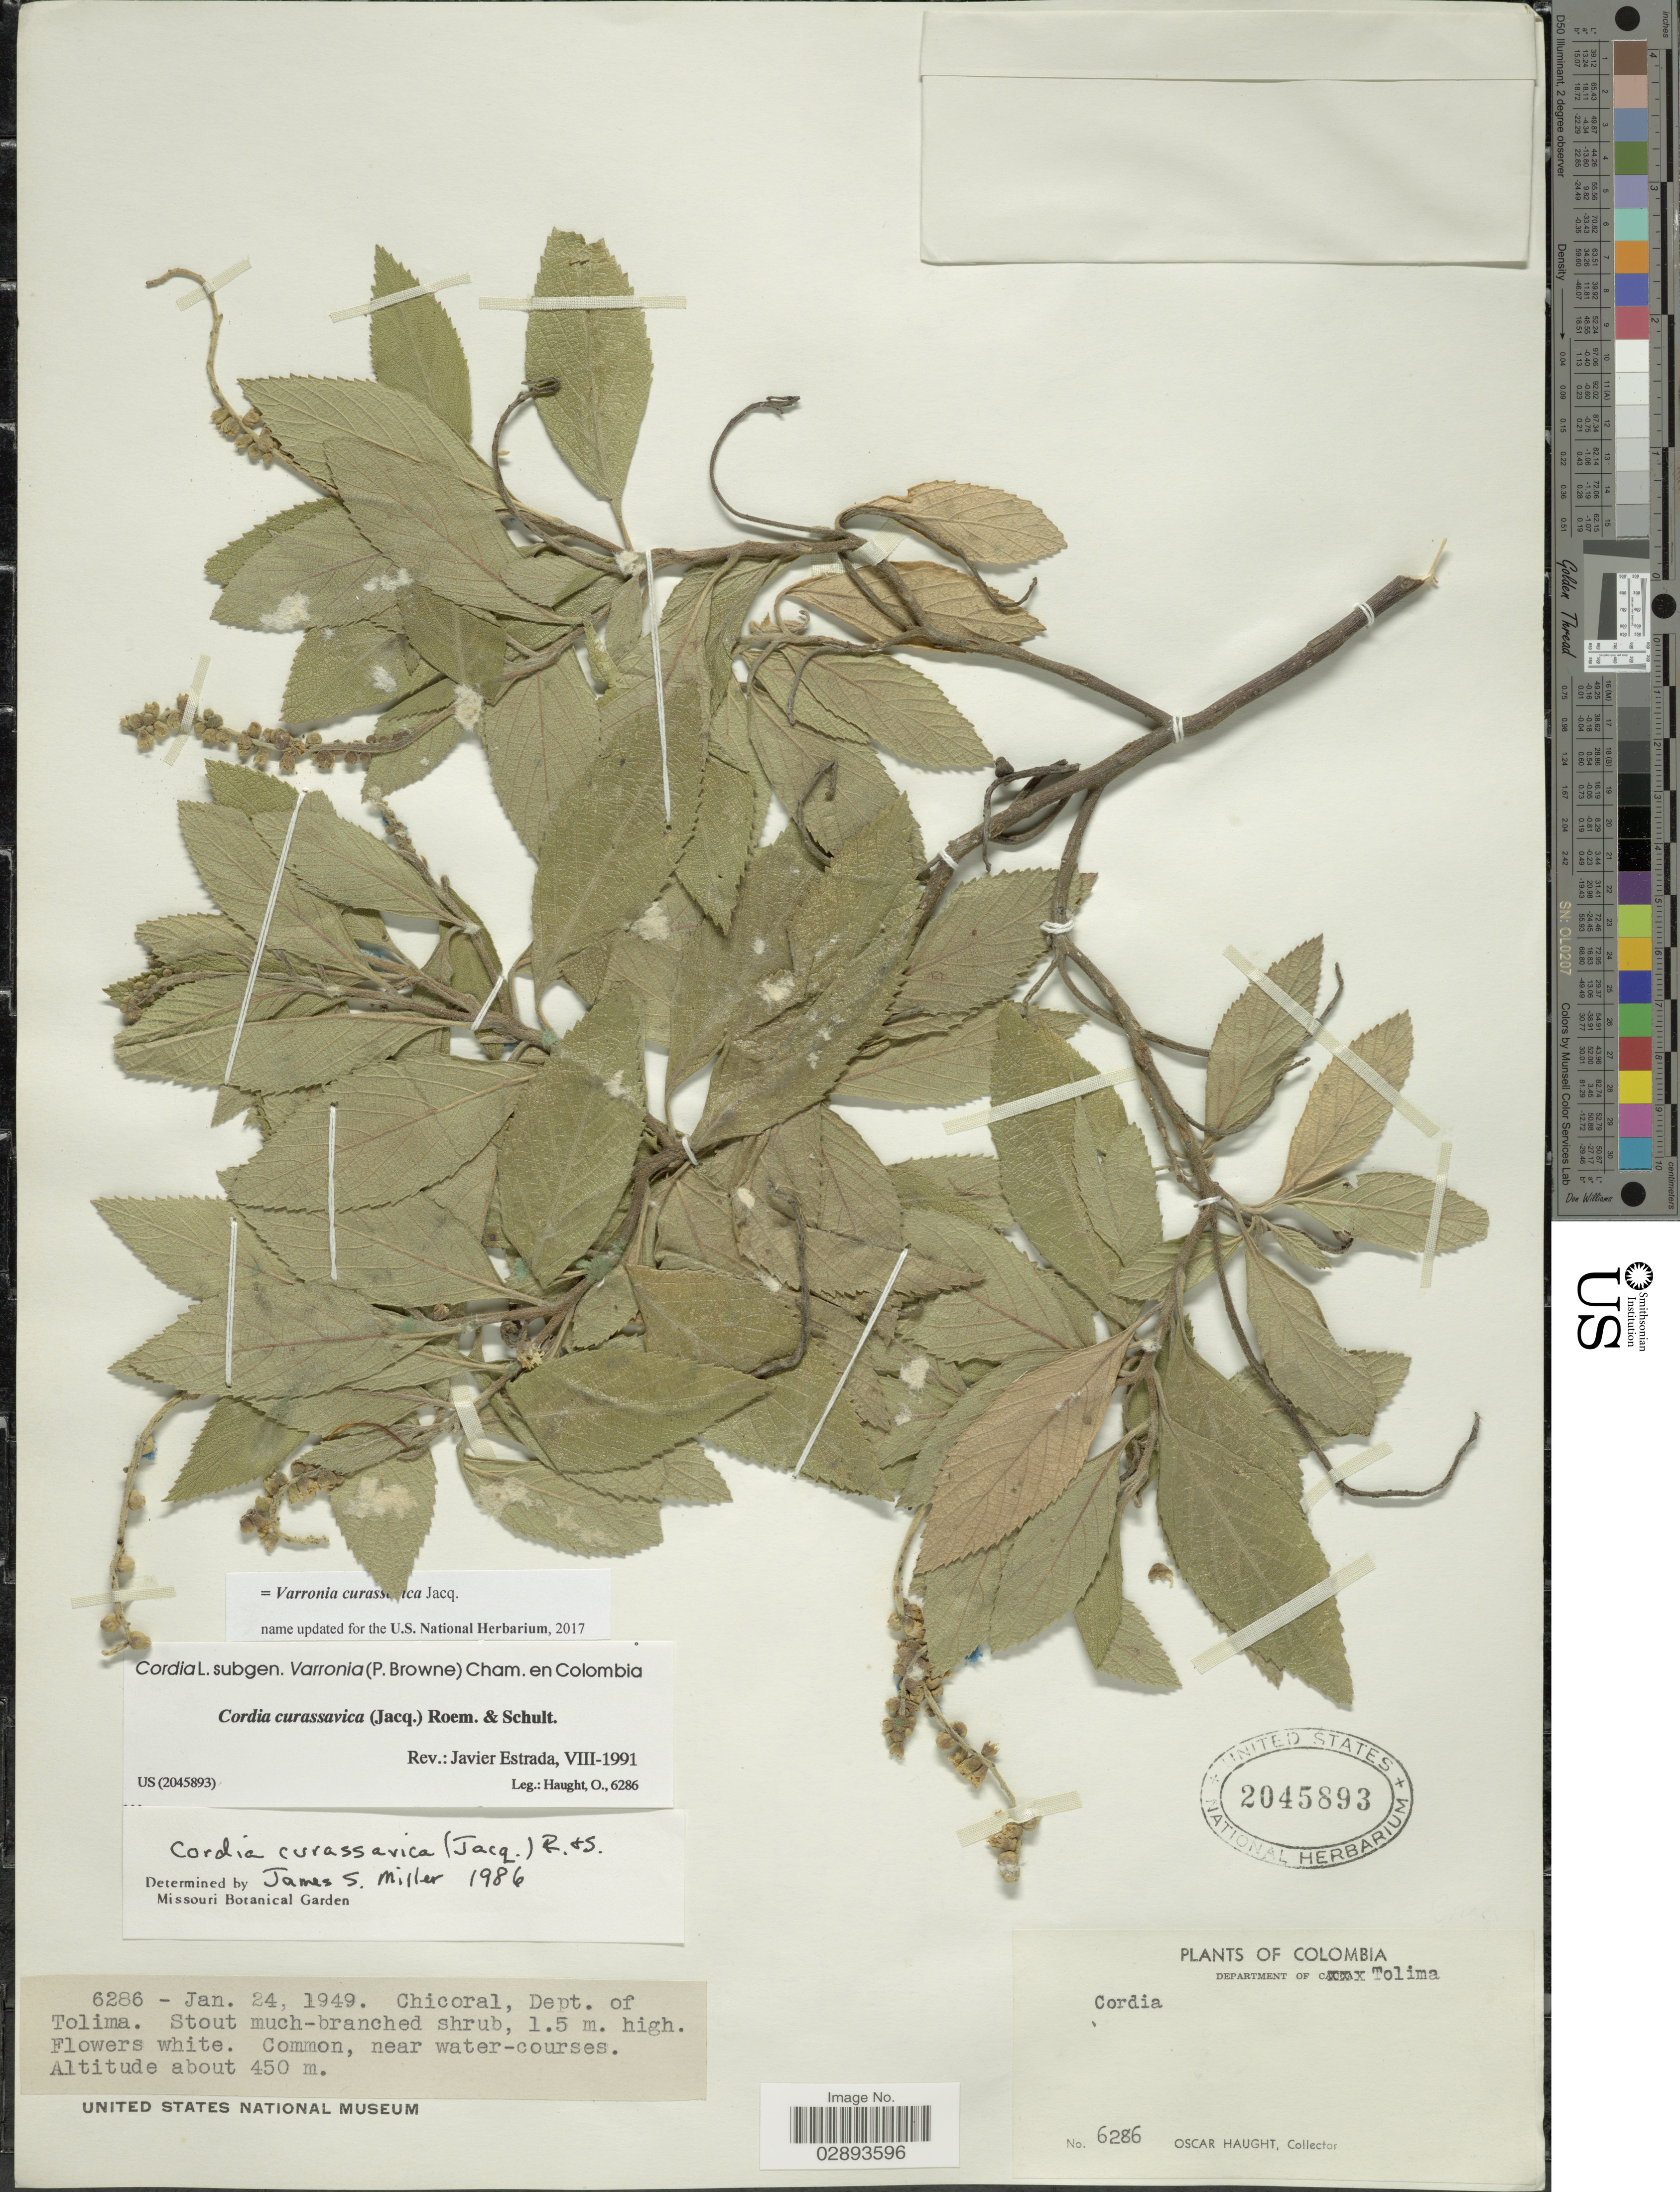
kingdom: Plantae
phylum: Tracheophyta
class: Magnoliopsida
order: Boraginales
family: Cordiaceae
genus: Varronia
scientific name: Varronia curassavica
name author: Jacq.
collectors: O. Haught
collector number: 6286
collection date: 1949-01-24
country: Colombia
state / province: Tolima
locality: Chicoral, Department of Tolima.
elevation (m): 450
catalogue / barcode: US 2045893